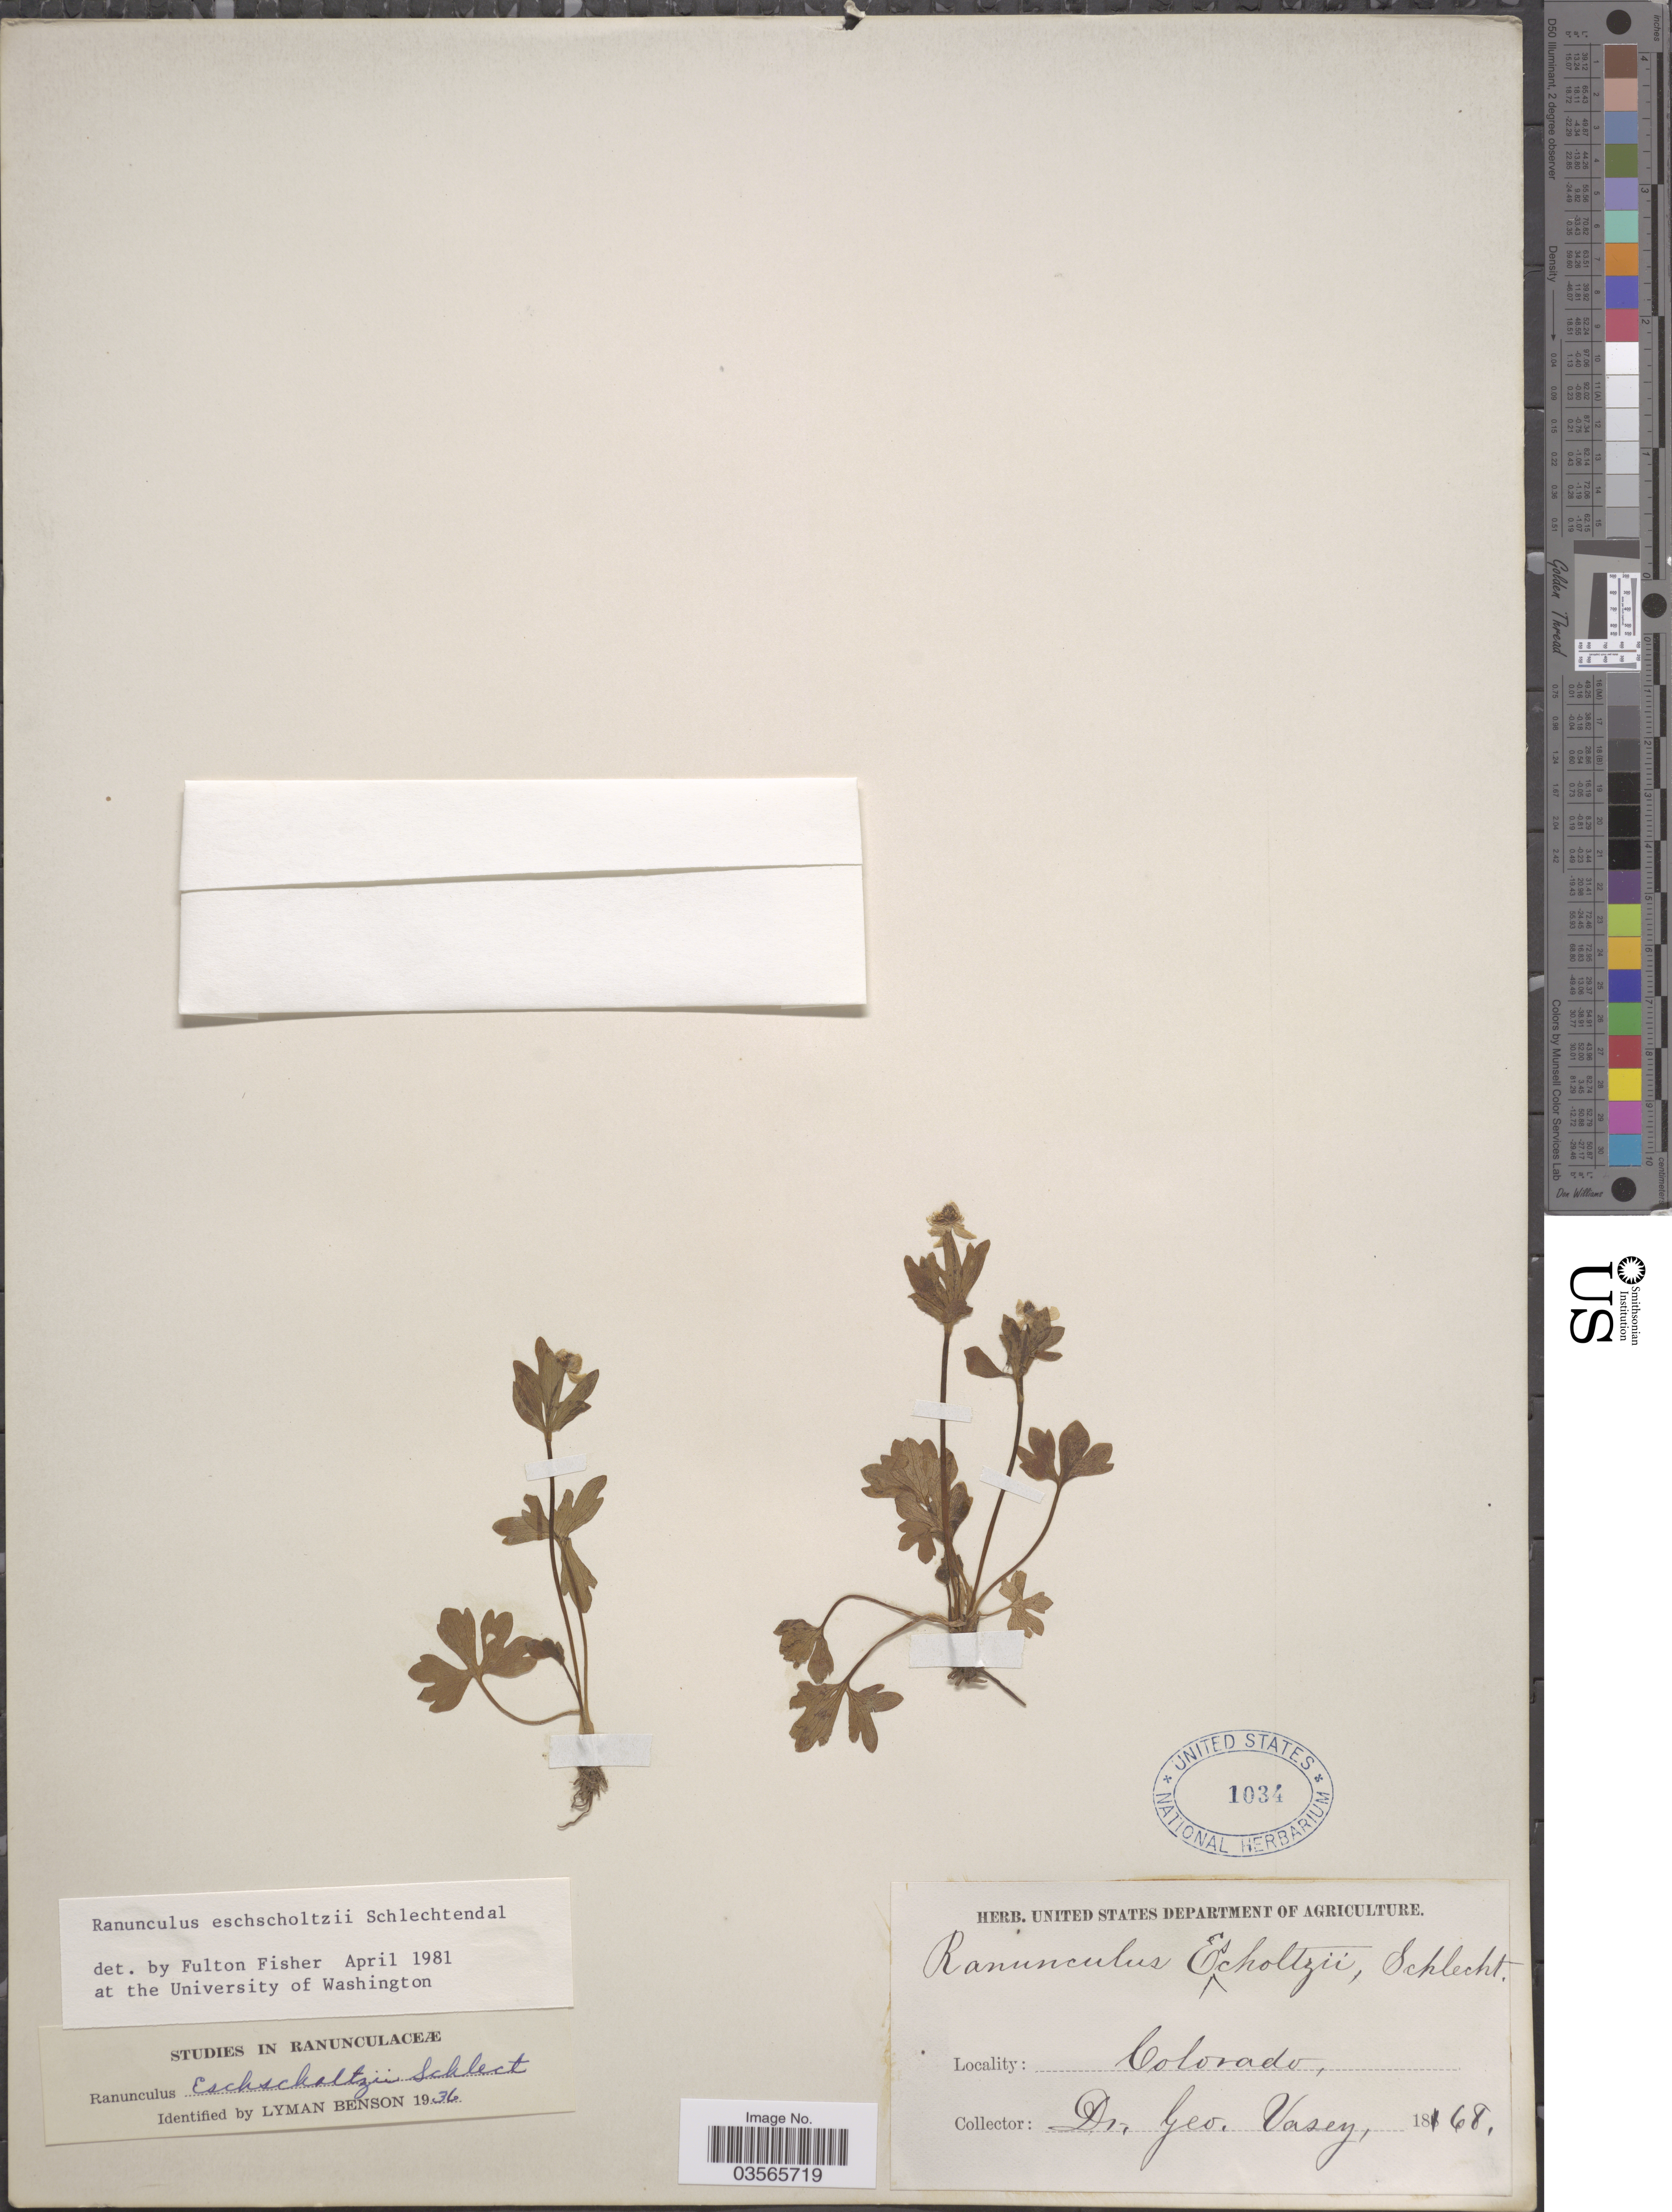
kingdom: Plantae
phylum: Tracheophyta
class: Magnoliopsida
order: Ranunculales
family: Ranunculaceae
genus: Ranunculus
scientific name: Ranunculus eschscholtzii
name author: Schltdl.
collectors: G. Vasey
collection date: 1868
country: United States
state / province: Colorado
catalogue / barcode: US 1034